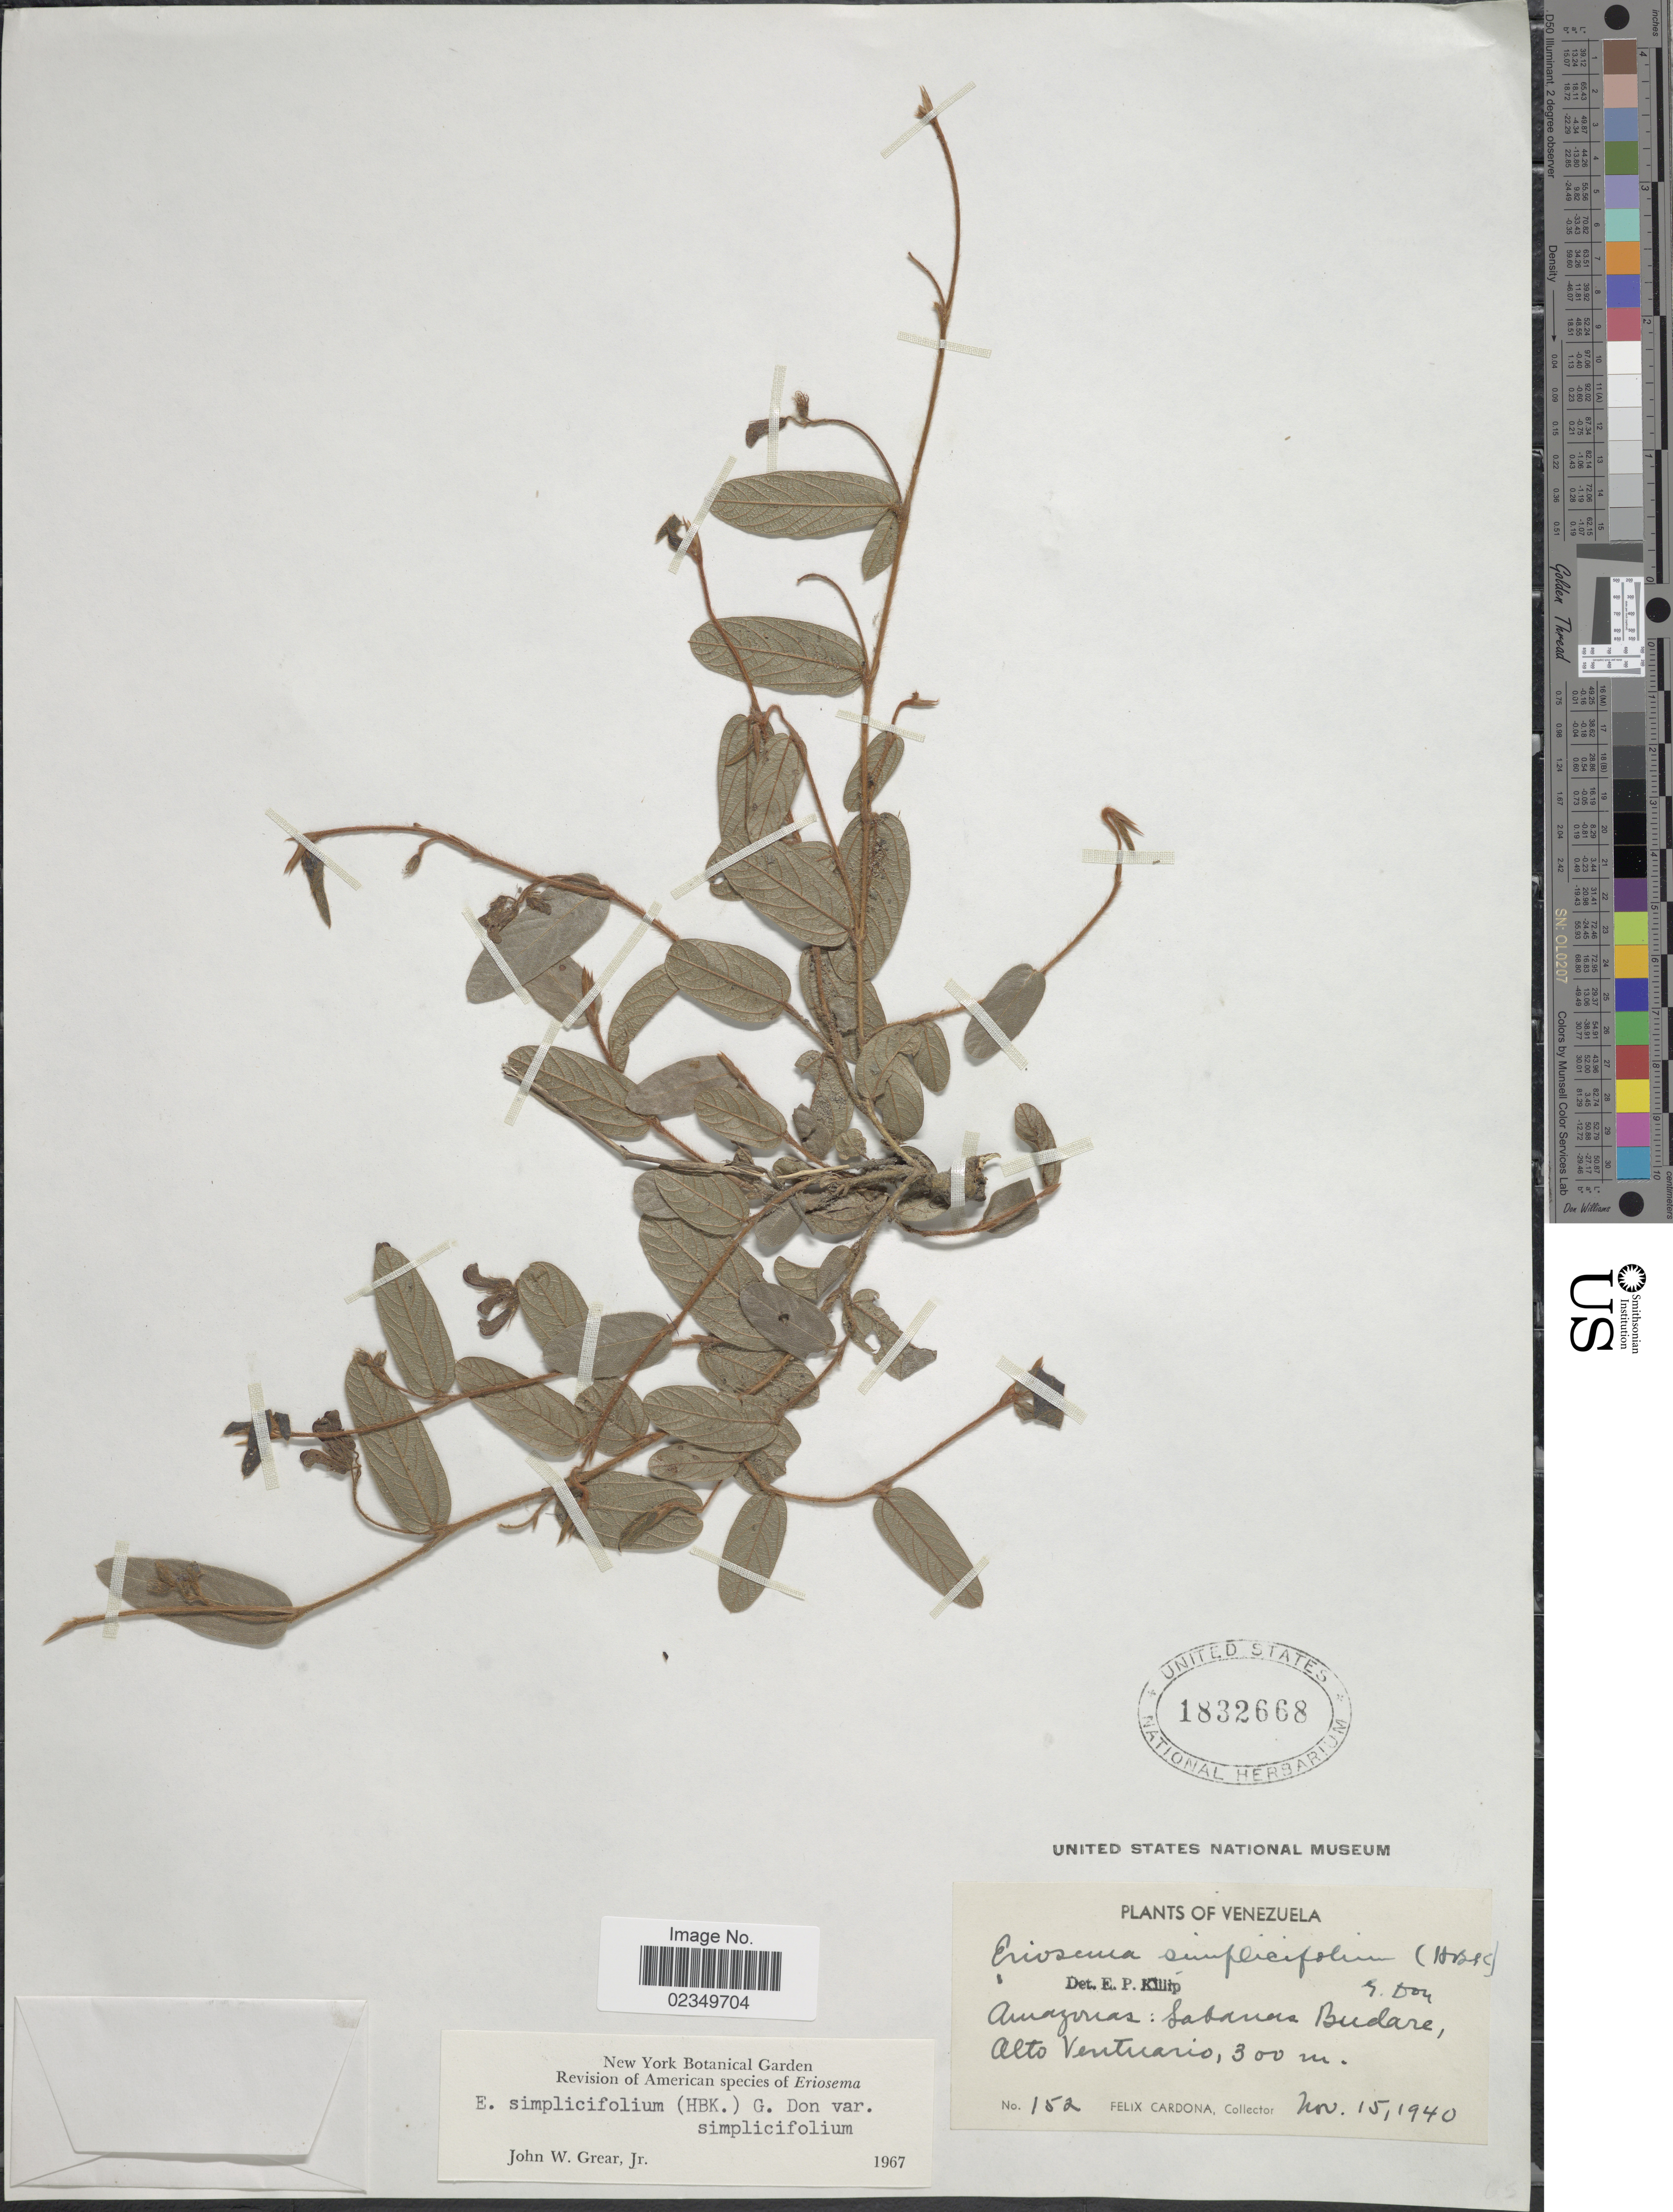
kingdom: Plantae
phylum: Tracheophyta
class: Magnoliopsida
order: Fabales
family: Fabaceae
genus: Eriosema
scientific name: Eriosema simplicifolium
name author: (Kunth) G. Don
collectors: F. Cardona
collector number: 152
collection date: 1940-11-15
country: Venezuela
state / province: Amazonas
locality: Amazonas: Sabanas Budare, Alto Ventuario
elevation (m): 300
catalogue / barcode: US 1832668